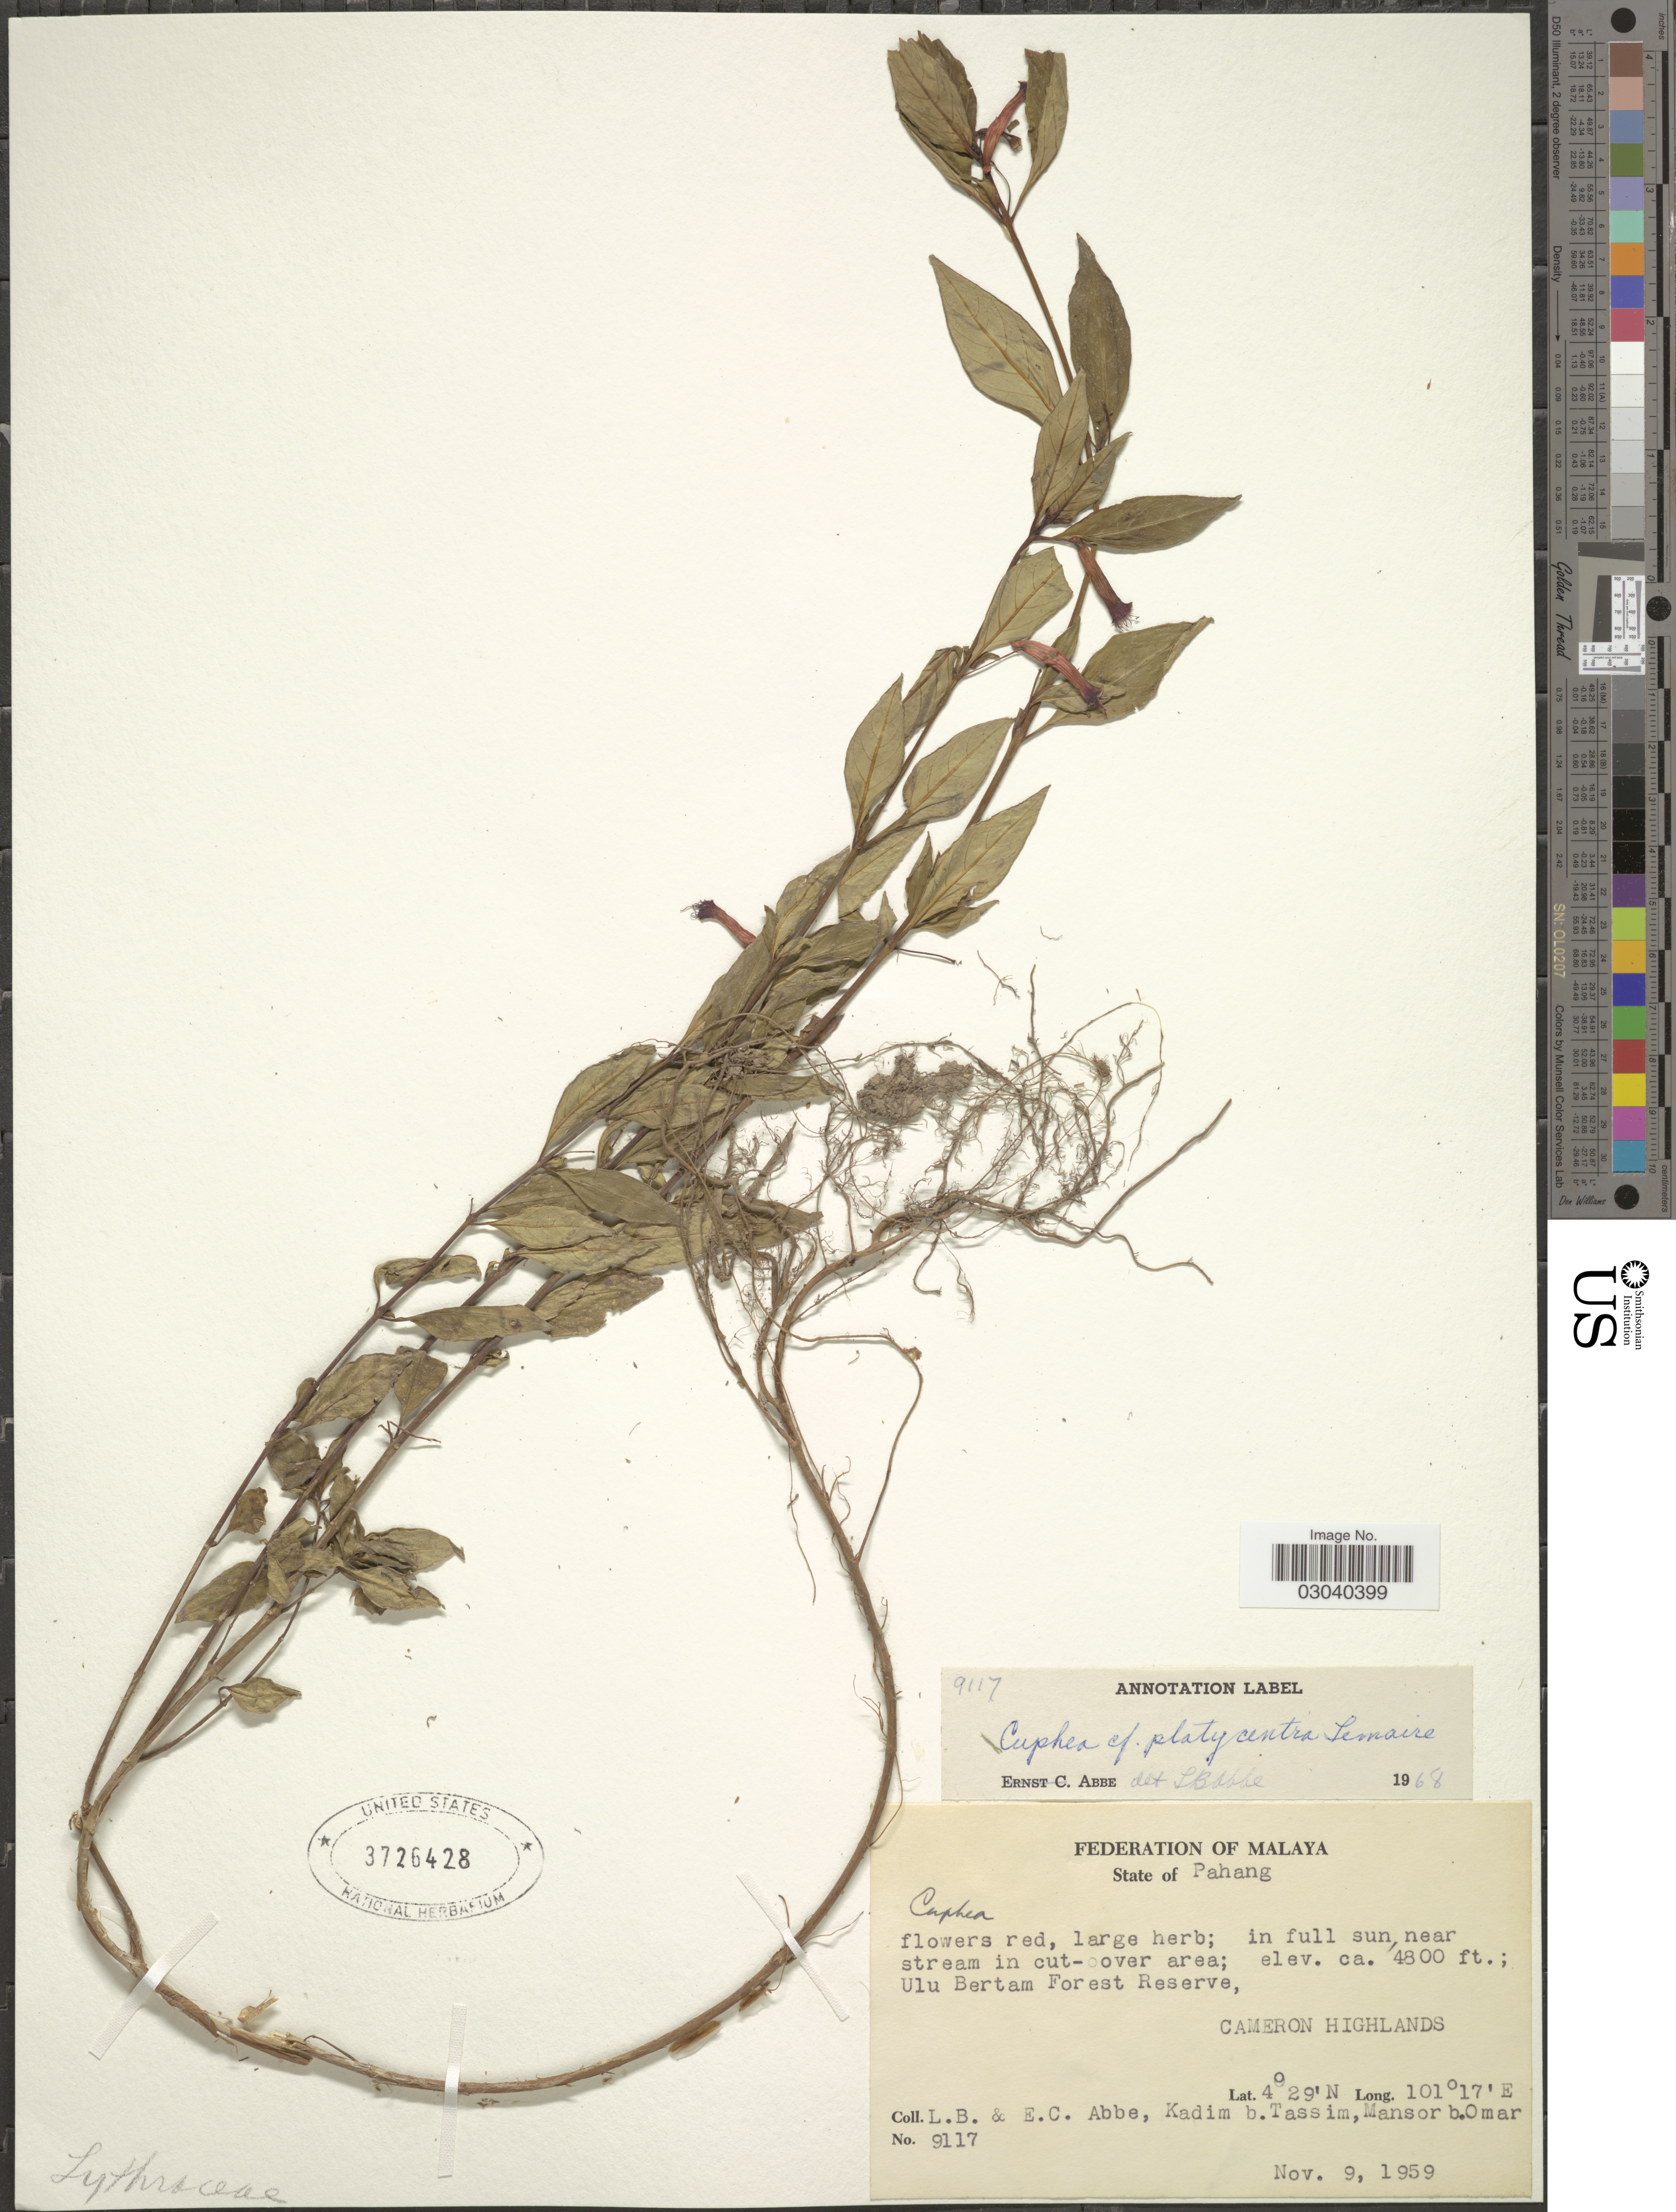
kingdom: Plantae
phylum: Tracheophyta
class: Magnoliopsida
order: Myrtales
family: Lythraceae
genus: Cuphea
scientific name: Cuphea platycentra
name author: Lem.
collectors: L. B. Abbe, E. C. Abbe, K. Tassim & M. Omar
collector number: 9117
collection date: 1959-11-09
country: Malaysia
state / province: Pahang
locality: Malaya. Ulu Bertam Forest Reserve, Cameron Highlands.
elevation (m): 1463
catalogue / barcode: US 3726428